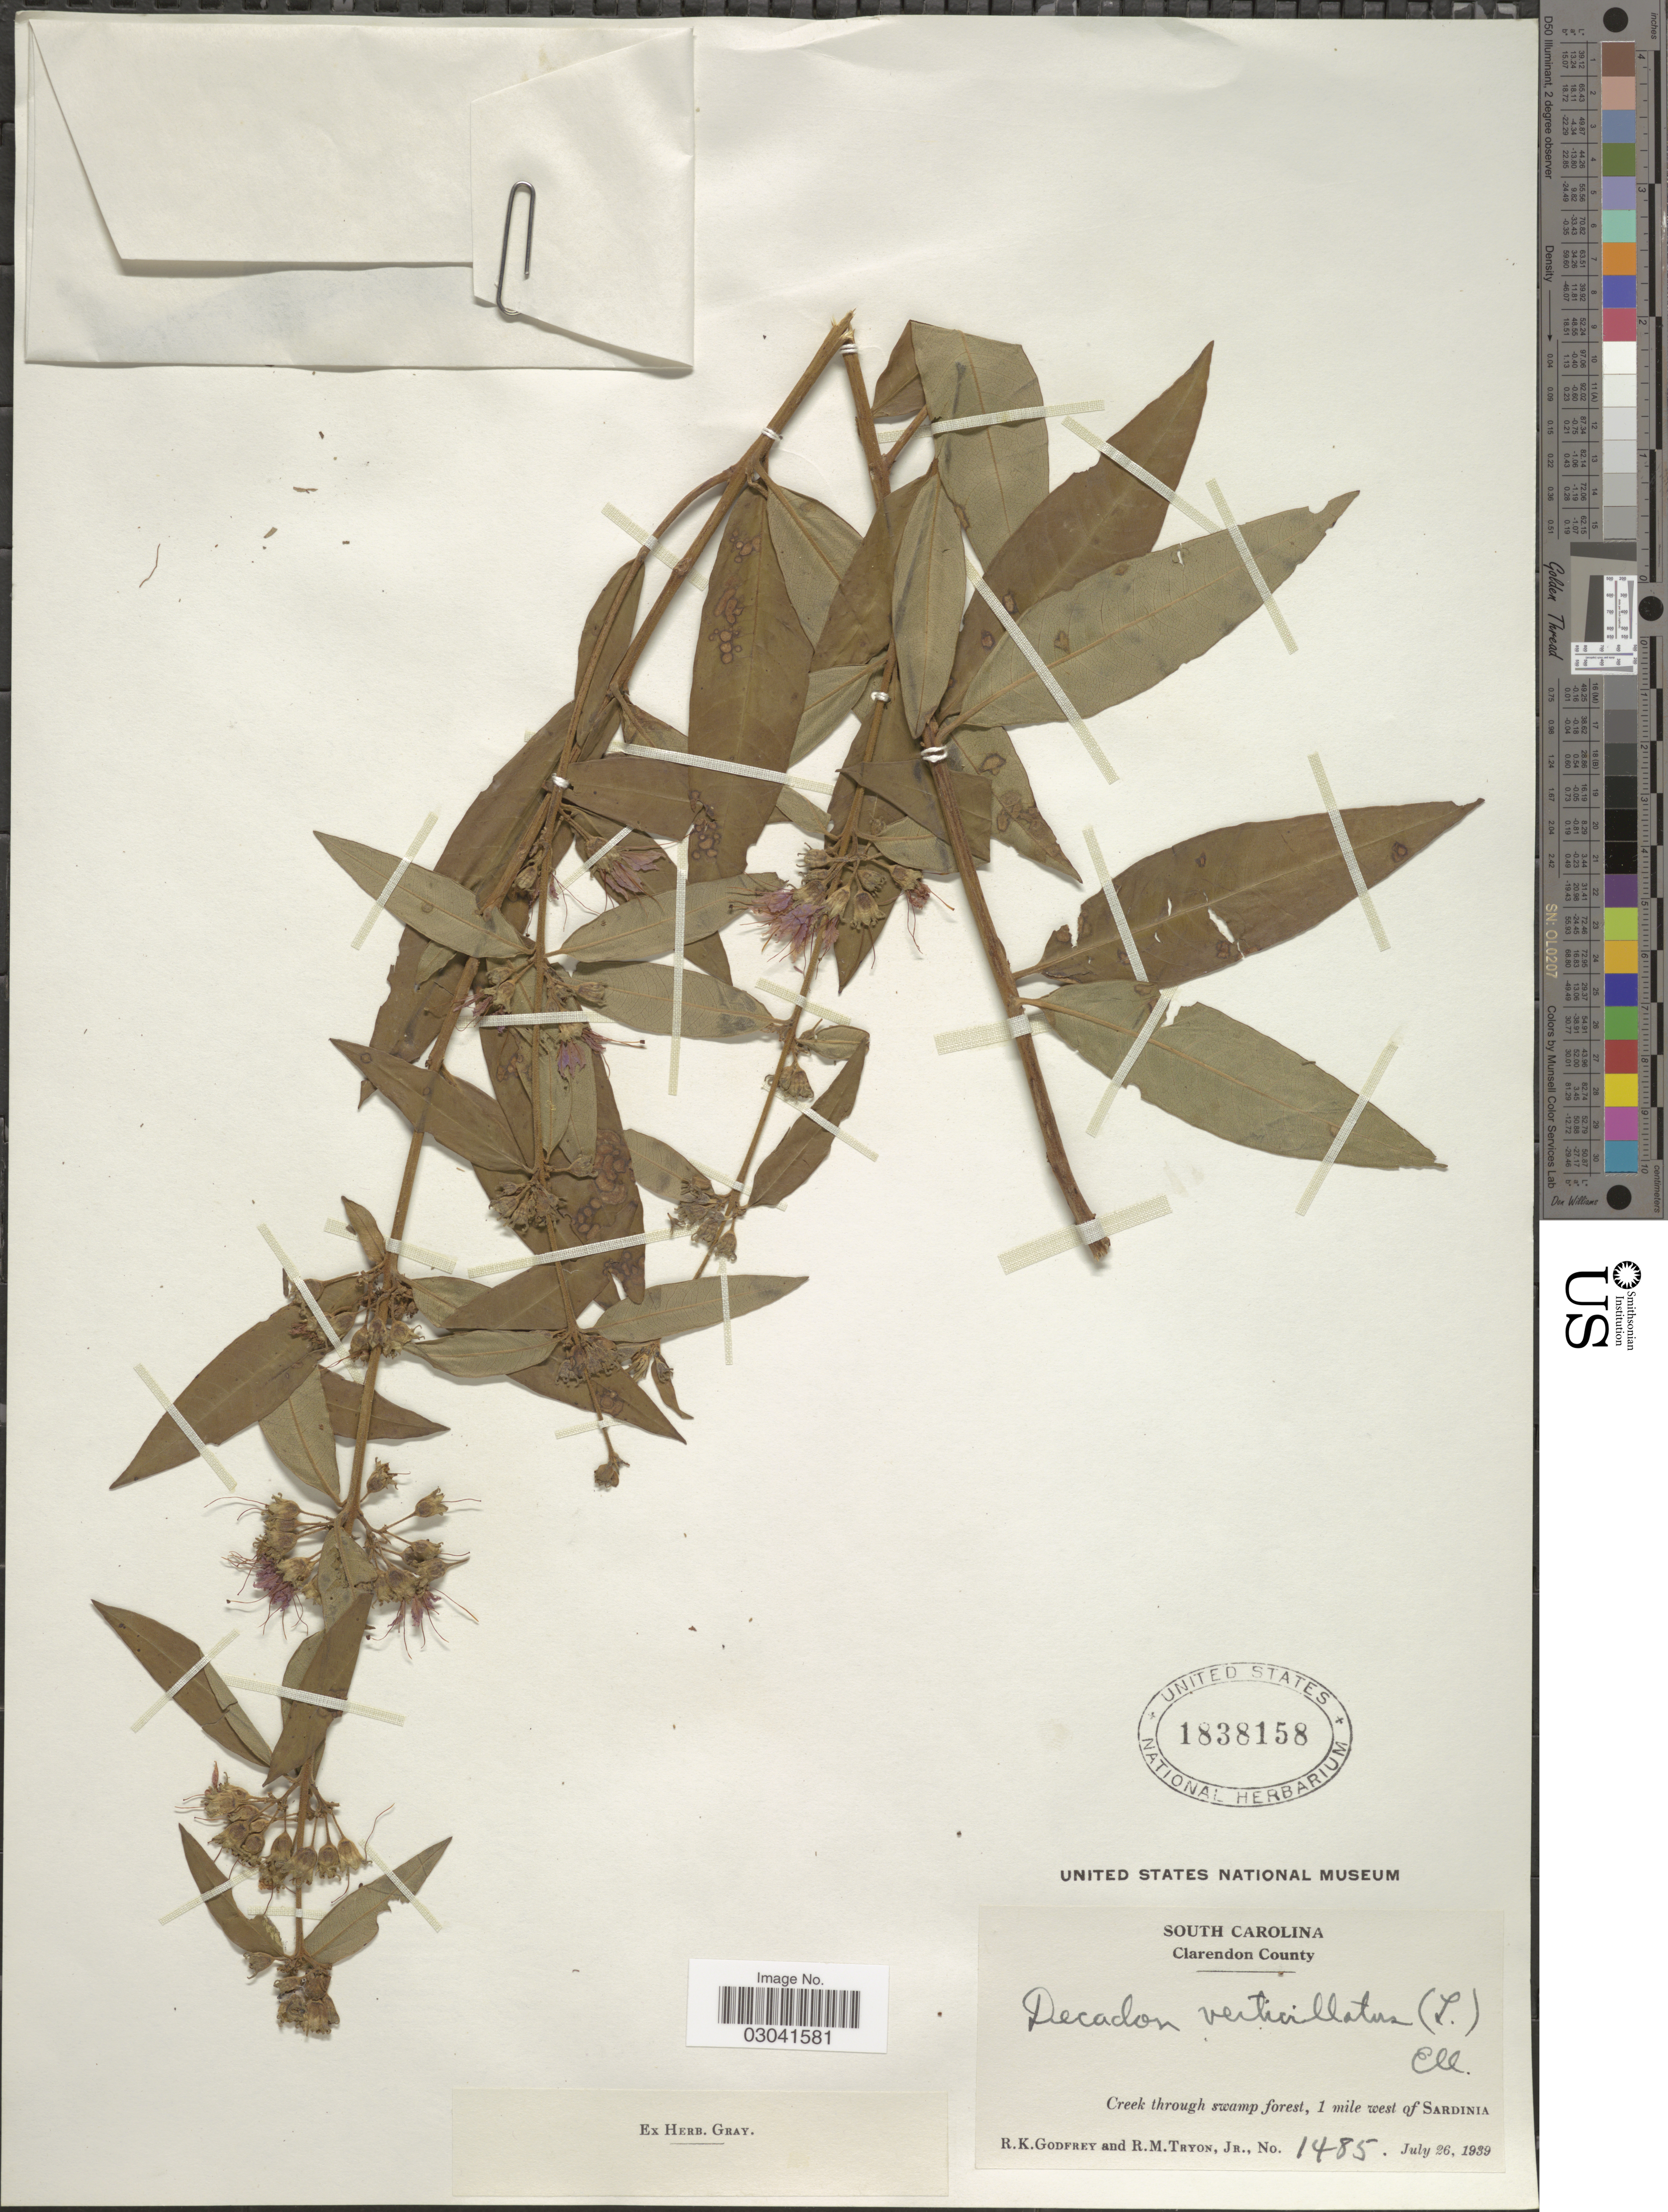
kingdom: Plantae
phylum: Tracheophyta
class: Magnoliopsida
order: Myrtales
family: Lythraceae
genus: Decodon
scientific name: Decodon verticillatus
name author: (L.) Elliott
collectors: R. K. Godfrey & R. Tryon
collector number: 1485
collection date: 1939-07-26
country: United States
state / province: South Carolina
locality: Clarendon County. Creek through swamp forest, 1 mile west of Sardinia.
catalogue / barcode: US 1838158